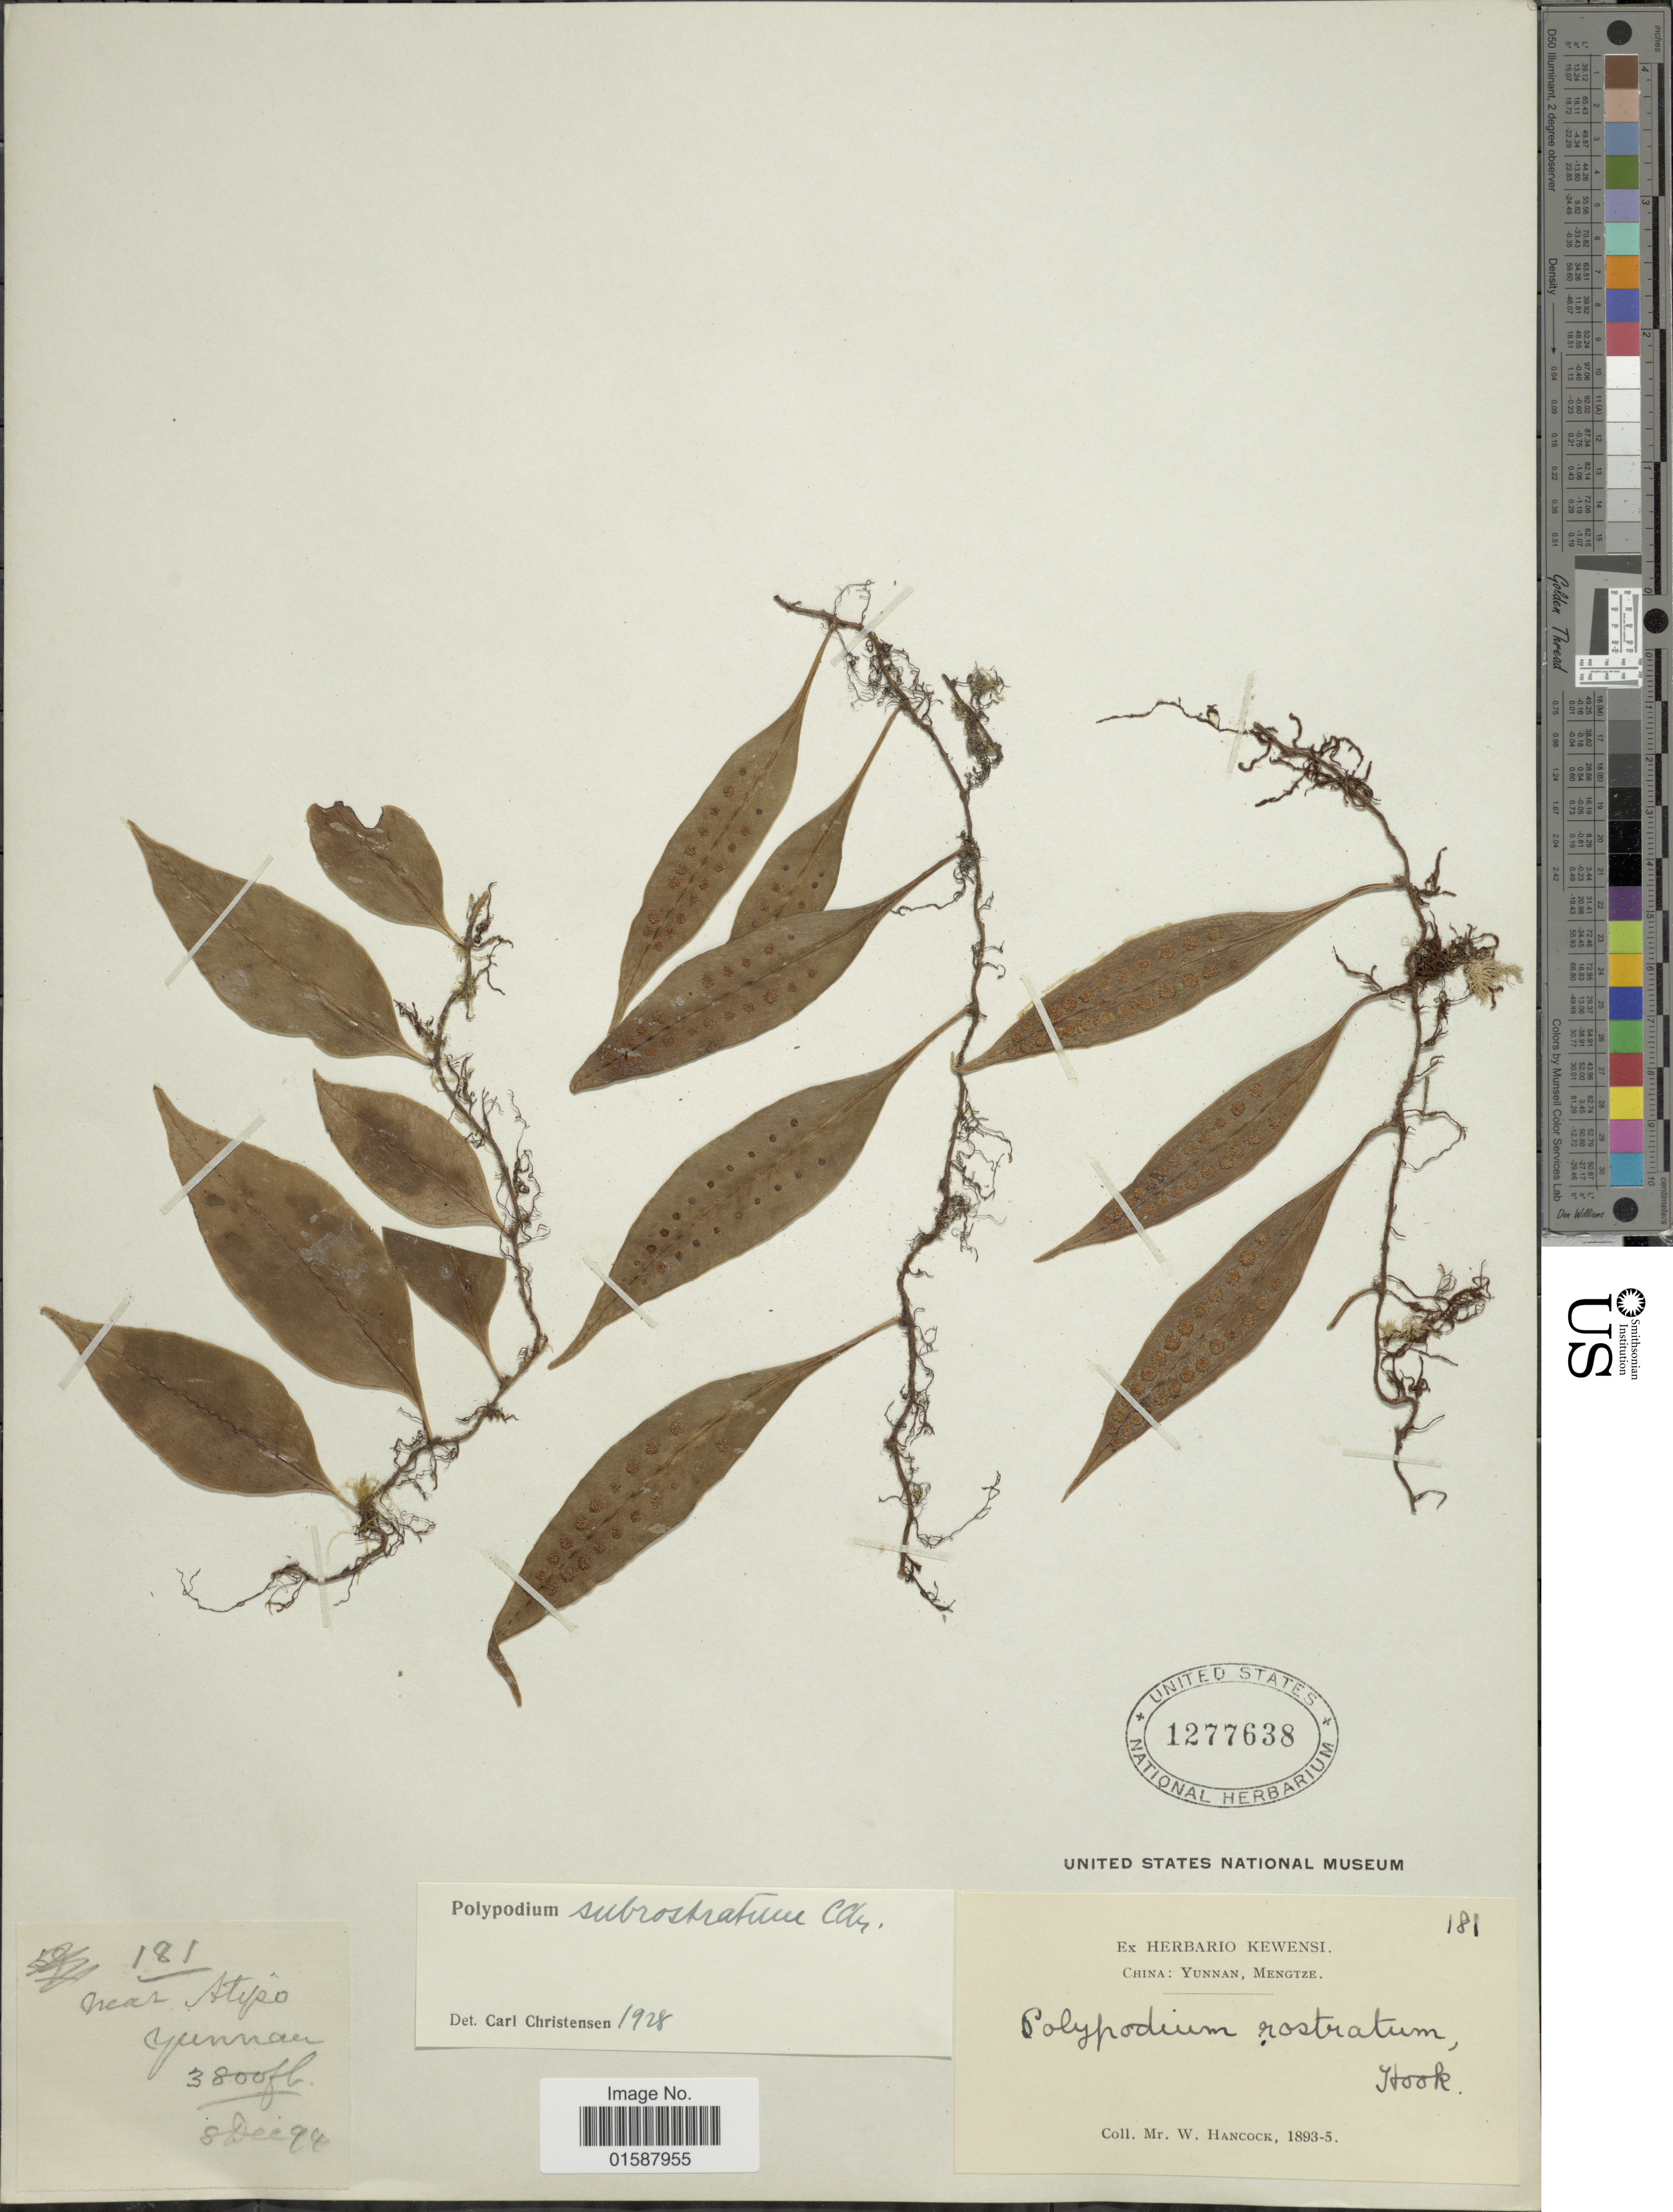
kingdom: Plantae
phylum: Tracheophyta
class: Polypodiopsida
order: Polypodiales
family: Polypodiaceae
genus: Lepisorus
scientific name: Lepisorus subrostratus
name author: (C. Chr.) C. Chr. & Tardieu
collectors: W. Hancock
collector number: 181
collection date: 1894-12-08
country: China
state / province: Yunnan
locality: Mengtze. near stipo [interpreted]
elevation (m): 1158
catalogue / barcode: US 1277638